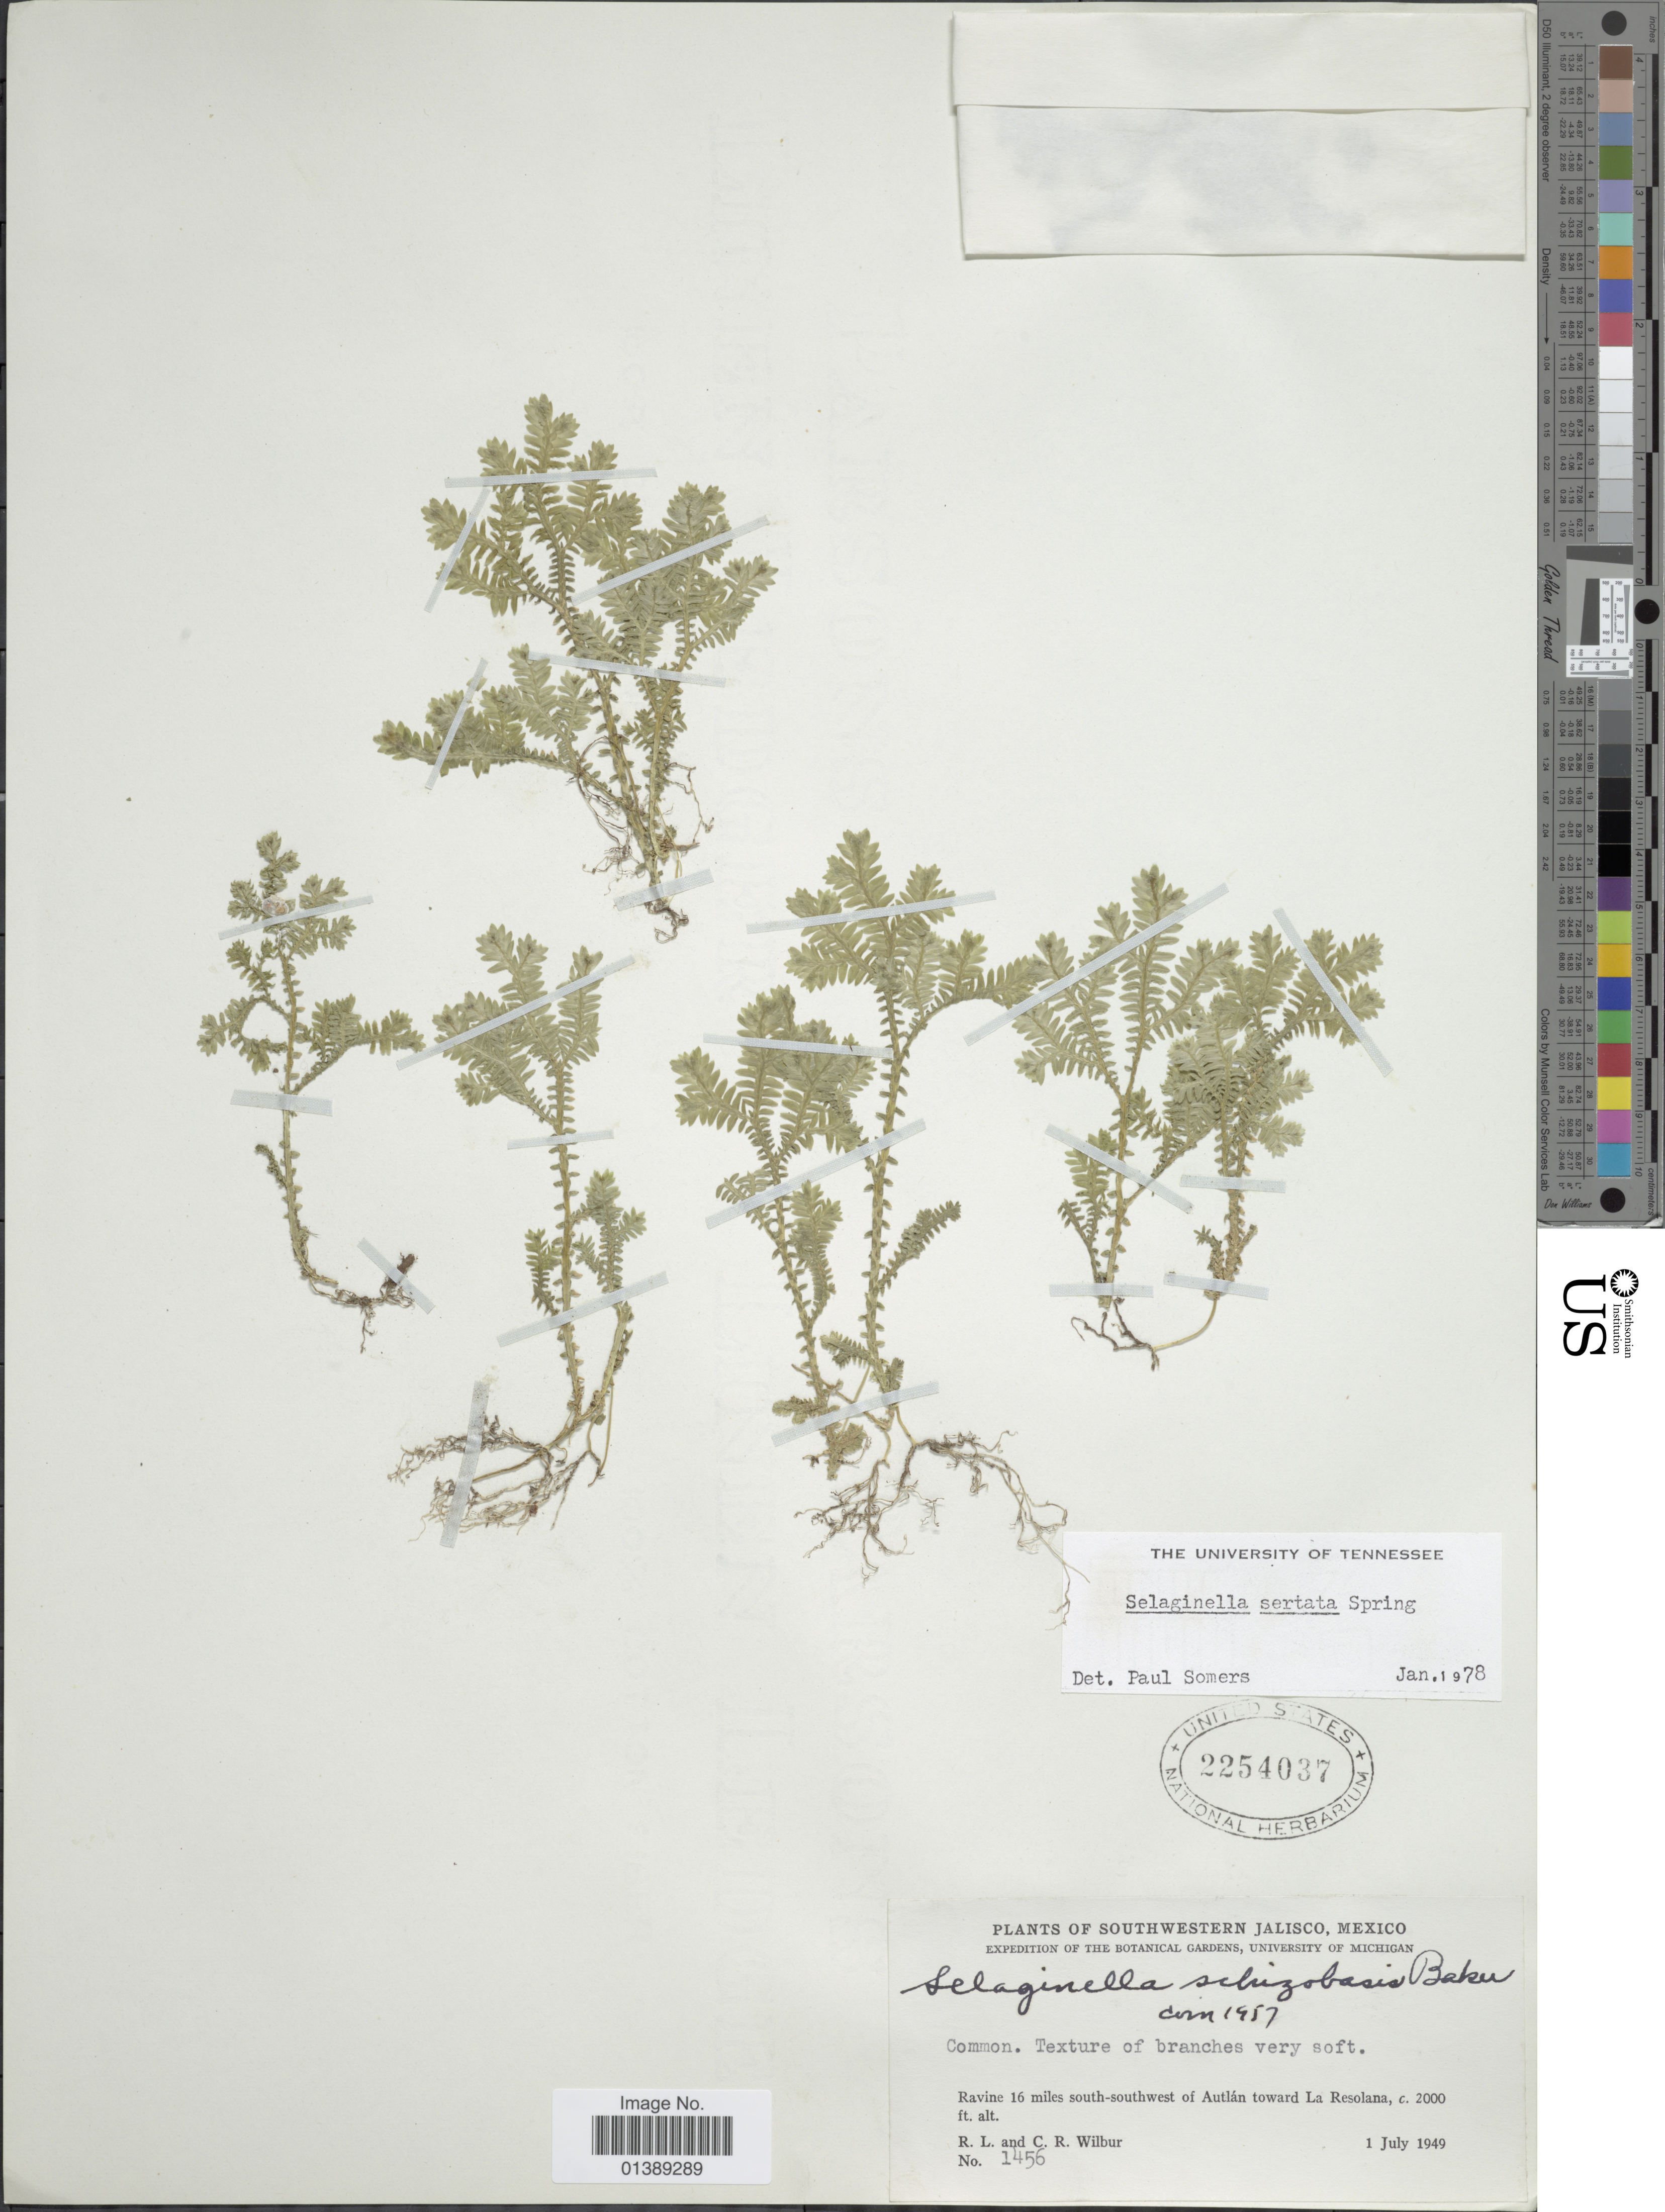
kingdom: Plantae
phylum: Tracheophyta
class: Lycopodiopsida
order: Selaginellales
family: Selaginellaceae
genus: Selaginella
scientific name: Selaginella sertata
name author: Spring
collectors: R. L. Wilbur & C. Wilbur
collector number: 1456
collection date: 1949-07-01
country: Mexico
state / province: Jalisco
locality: Southwestern Jalisco, Ravine 16 miles south-southwest of Autlán toward La Resolana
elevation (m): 610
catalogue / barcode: US 2254037